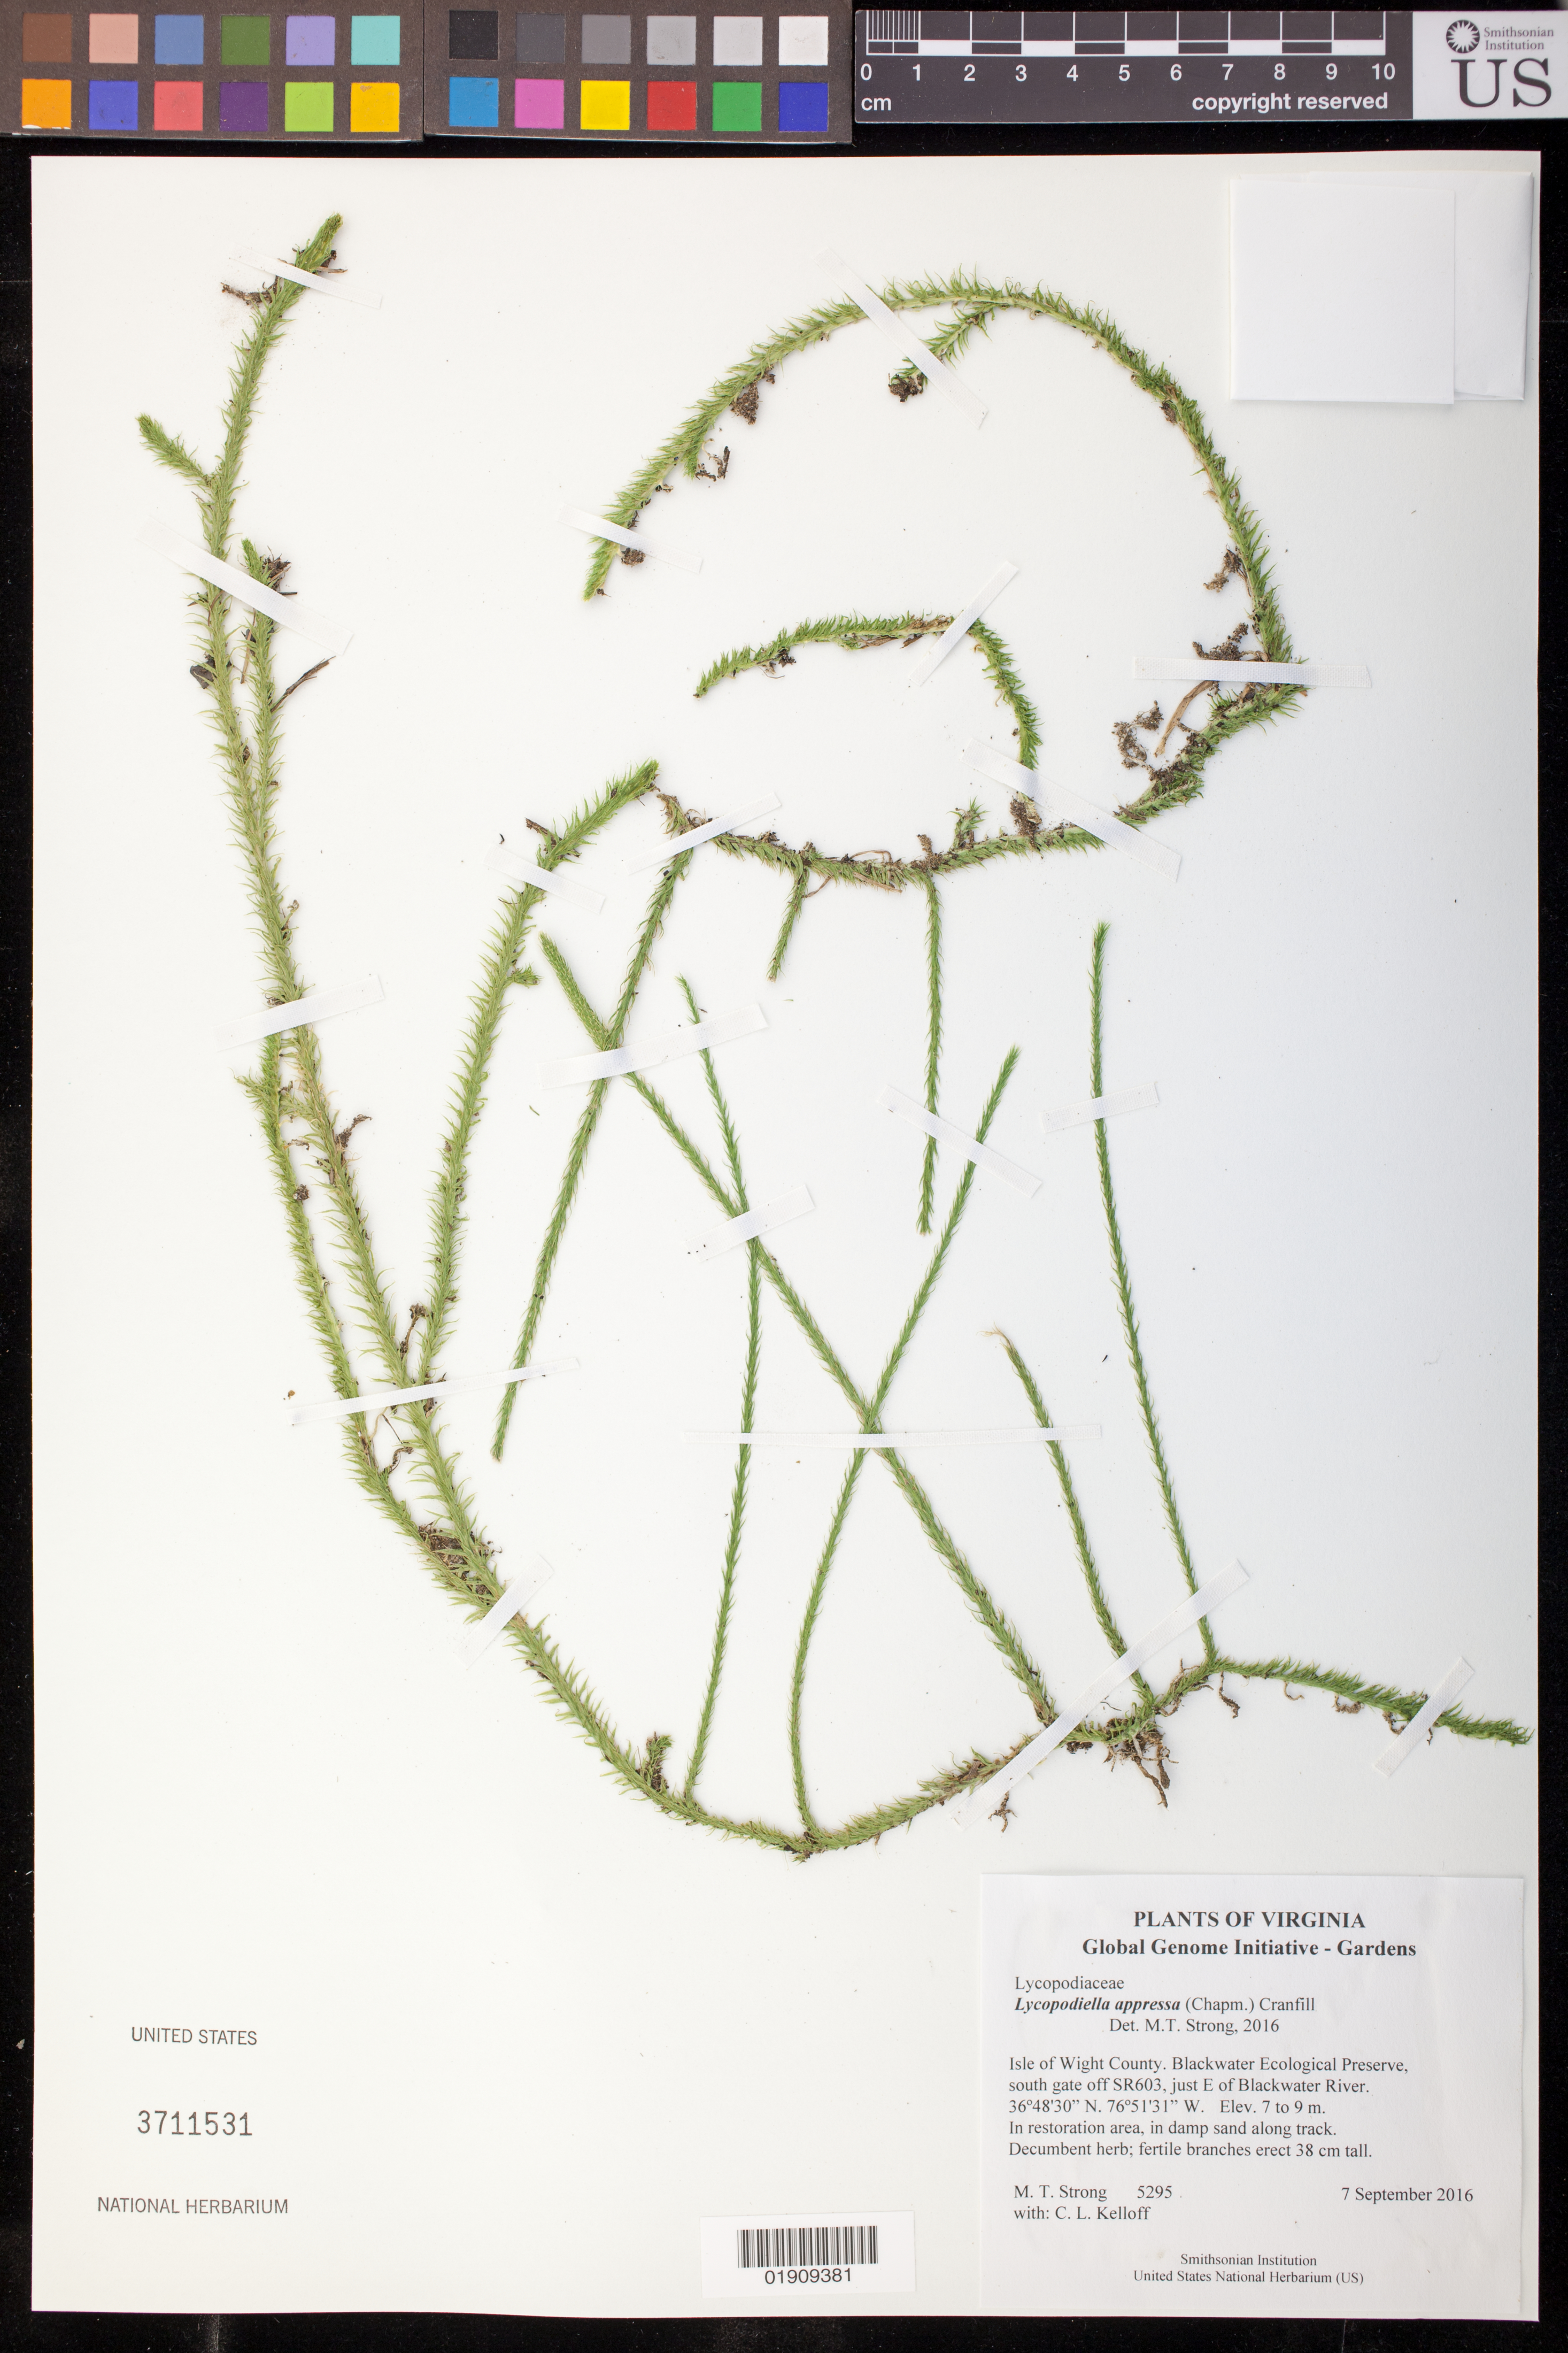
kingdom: Plantae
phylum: Tracheophyta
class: Lycopodiopsida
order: Lycopodiales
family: Lycopodiaceae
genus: Lycopodiella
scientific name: Lycopodiella appressa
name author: (Chapm.) Cranfill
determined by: Strong, Mark T., (BOT), Smithsonian Institution - National Museum of Natural History (UNITED STATES)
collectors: M. T. Strong & C. L. Kelloff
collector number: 5295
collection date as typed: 7 September 2016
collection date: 2016-09-07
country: United States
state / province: Virginia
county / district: Isle of Wight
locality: Blackwater Ecological Preserve, south gate off SR603, just E of Blackwater River.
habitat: In restoration area, in damp sand along track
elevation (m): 7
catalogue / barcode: US 3711531